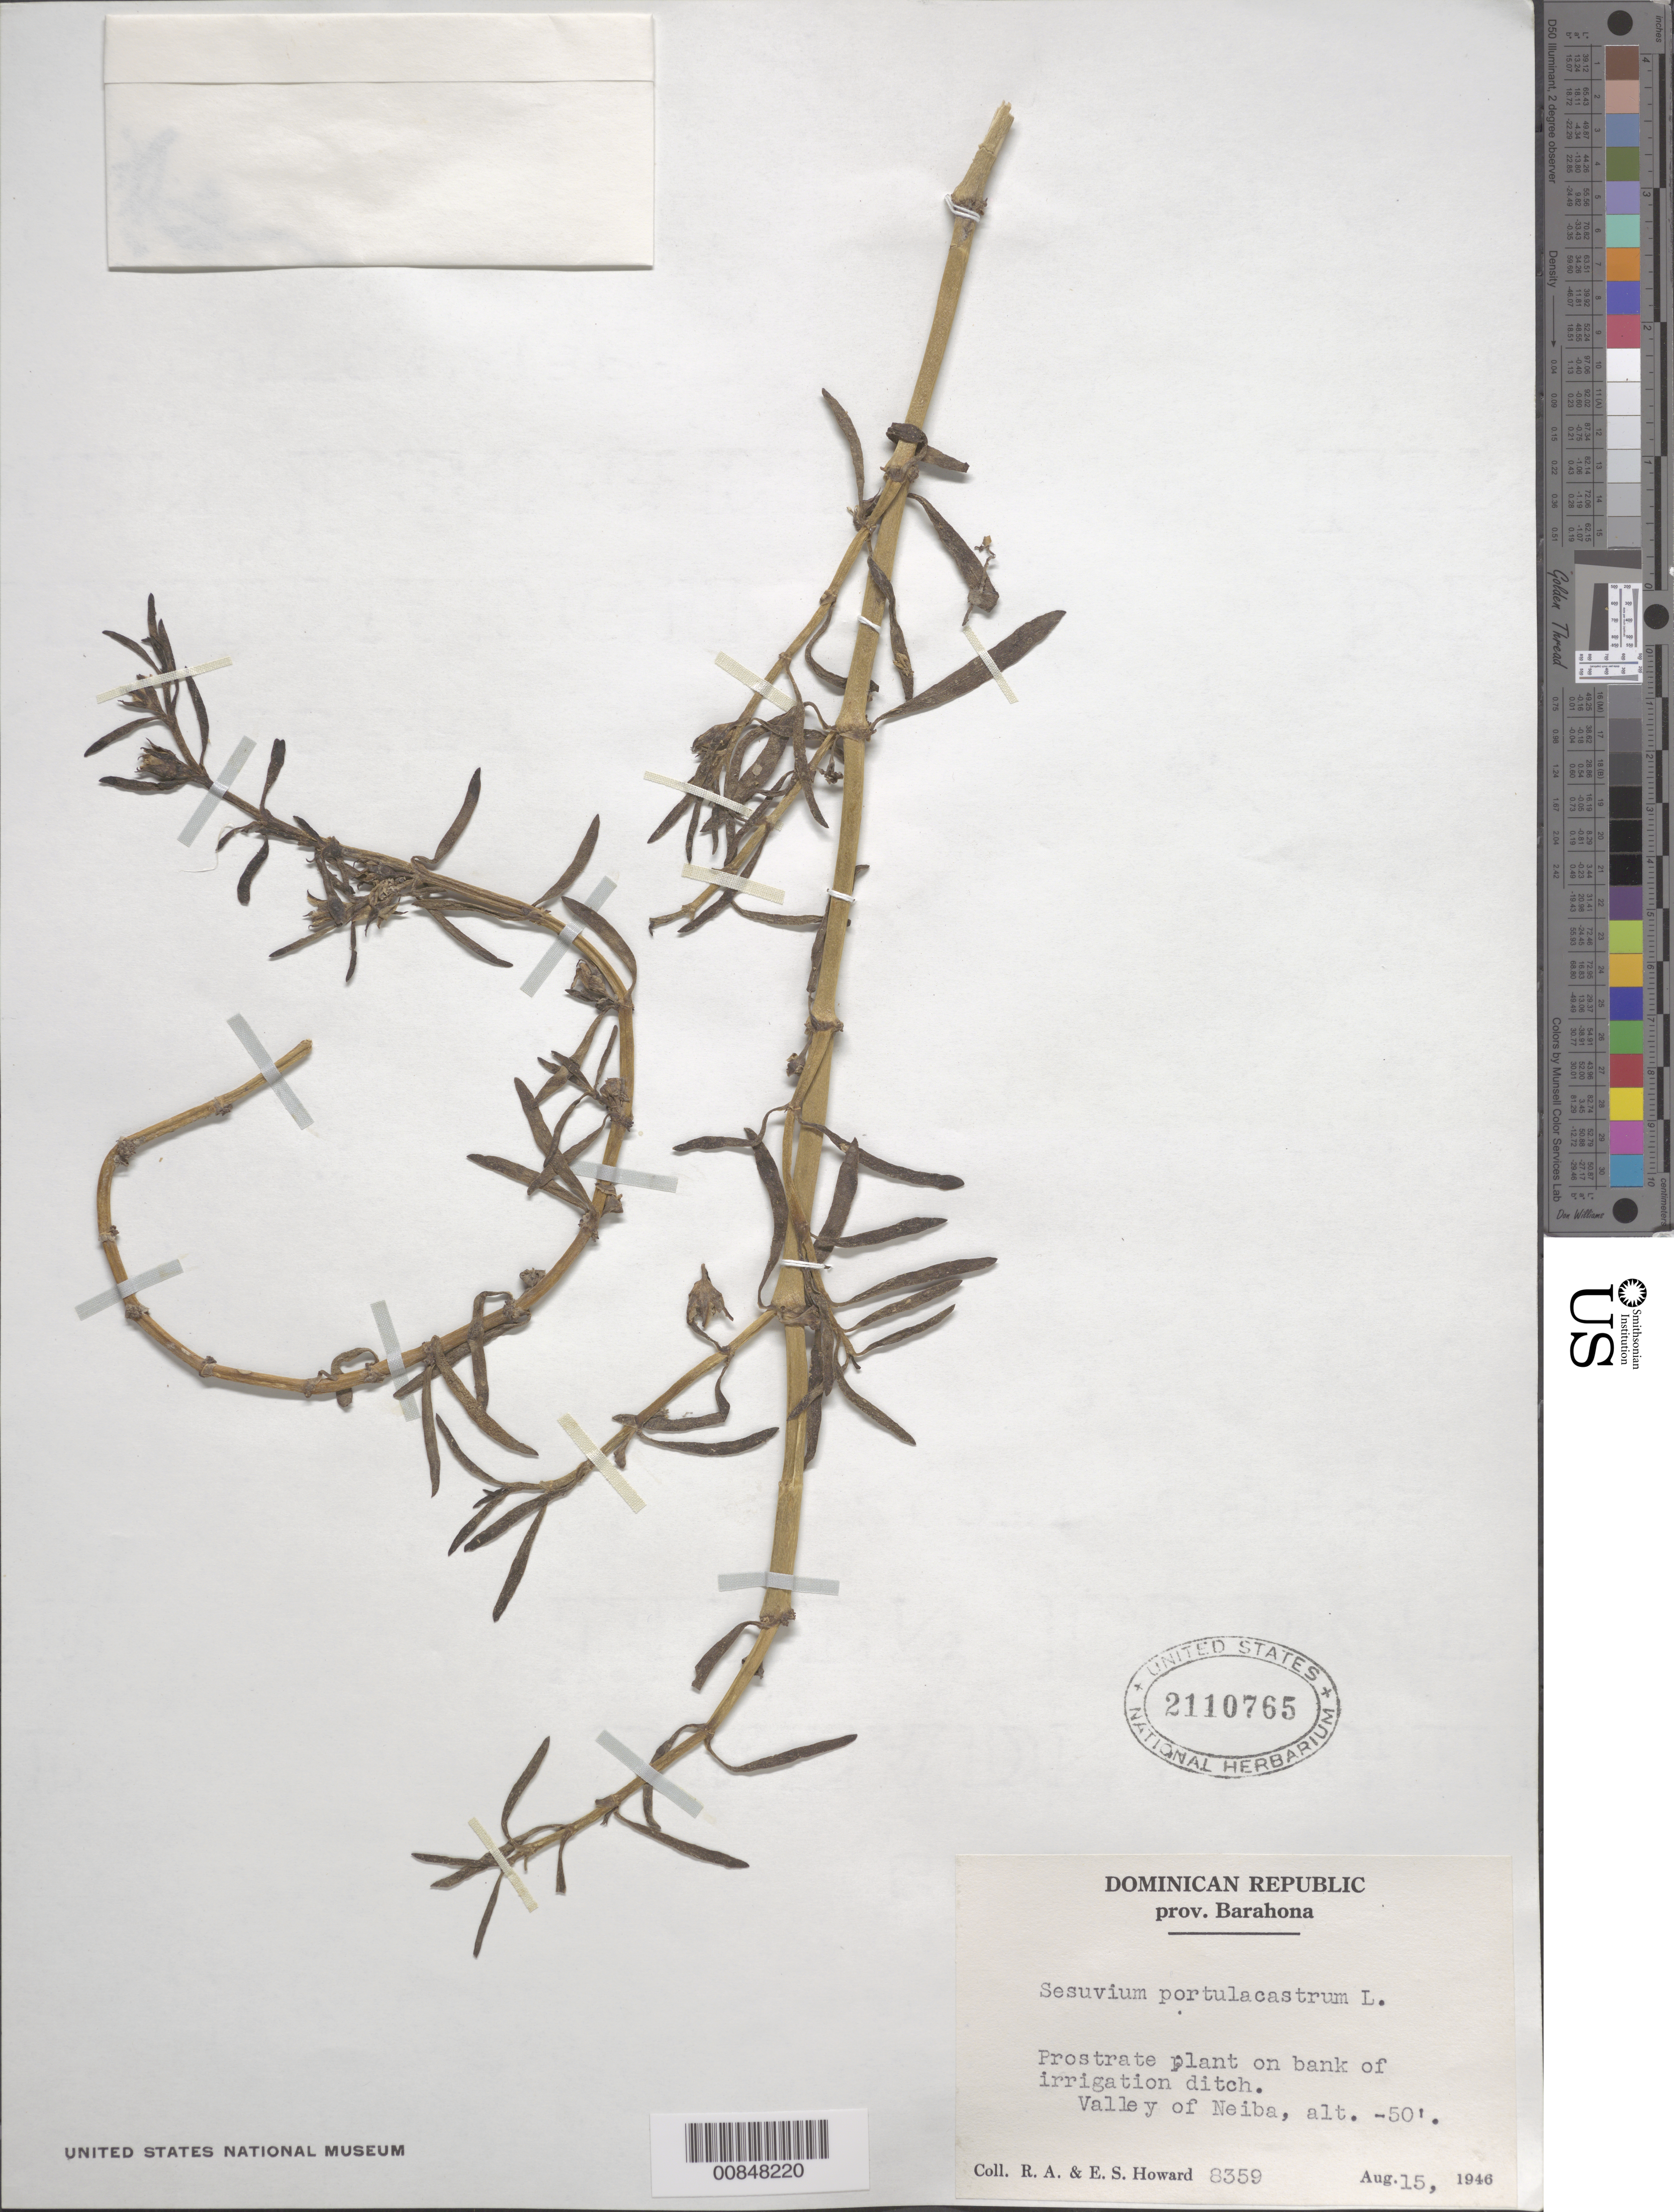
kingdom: Plantae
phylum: Tracheophyta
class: Magnoliopsida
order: Caryophyllales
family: Aizoaceae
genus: Sesuvium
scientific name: Sesuvium portulacastrum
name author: (L.) L.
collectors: R. A. Howard & E. S. Howard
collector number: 8359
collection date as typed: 15 Aug 1946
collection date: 1946-08-15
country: Dominican Republic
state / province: Barahona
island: Hispaniola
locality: Valley of Neiba.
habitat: On bank of irrigation ditch.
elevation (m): -15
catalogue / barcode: US 2110765